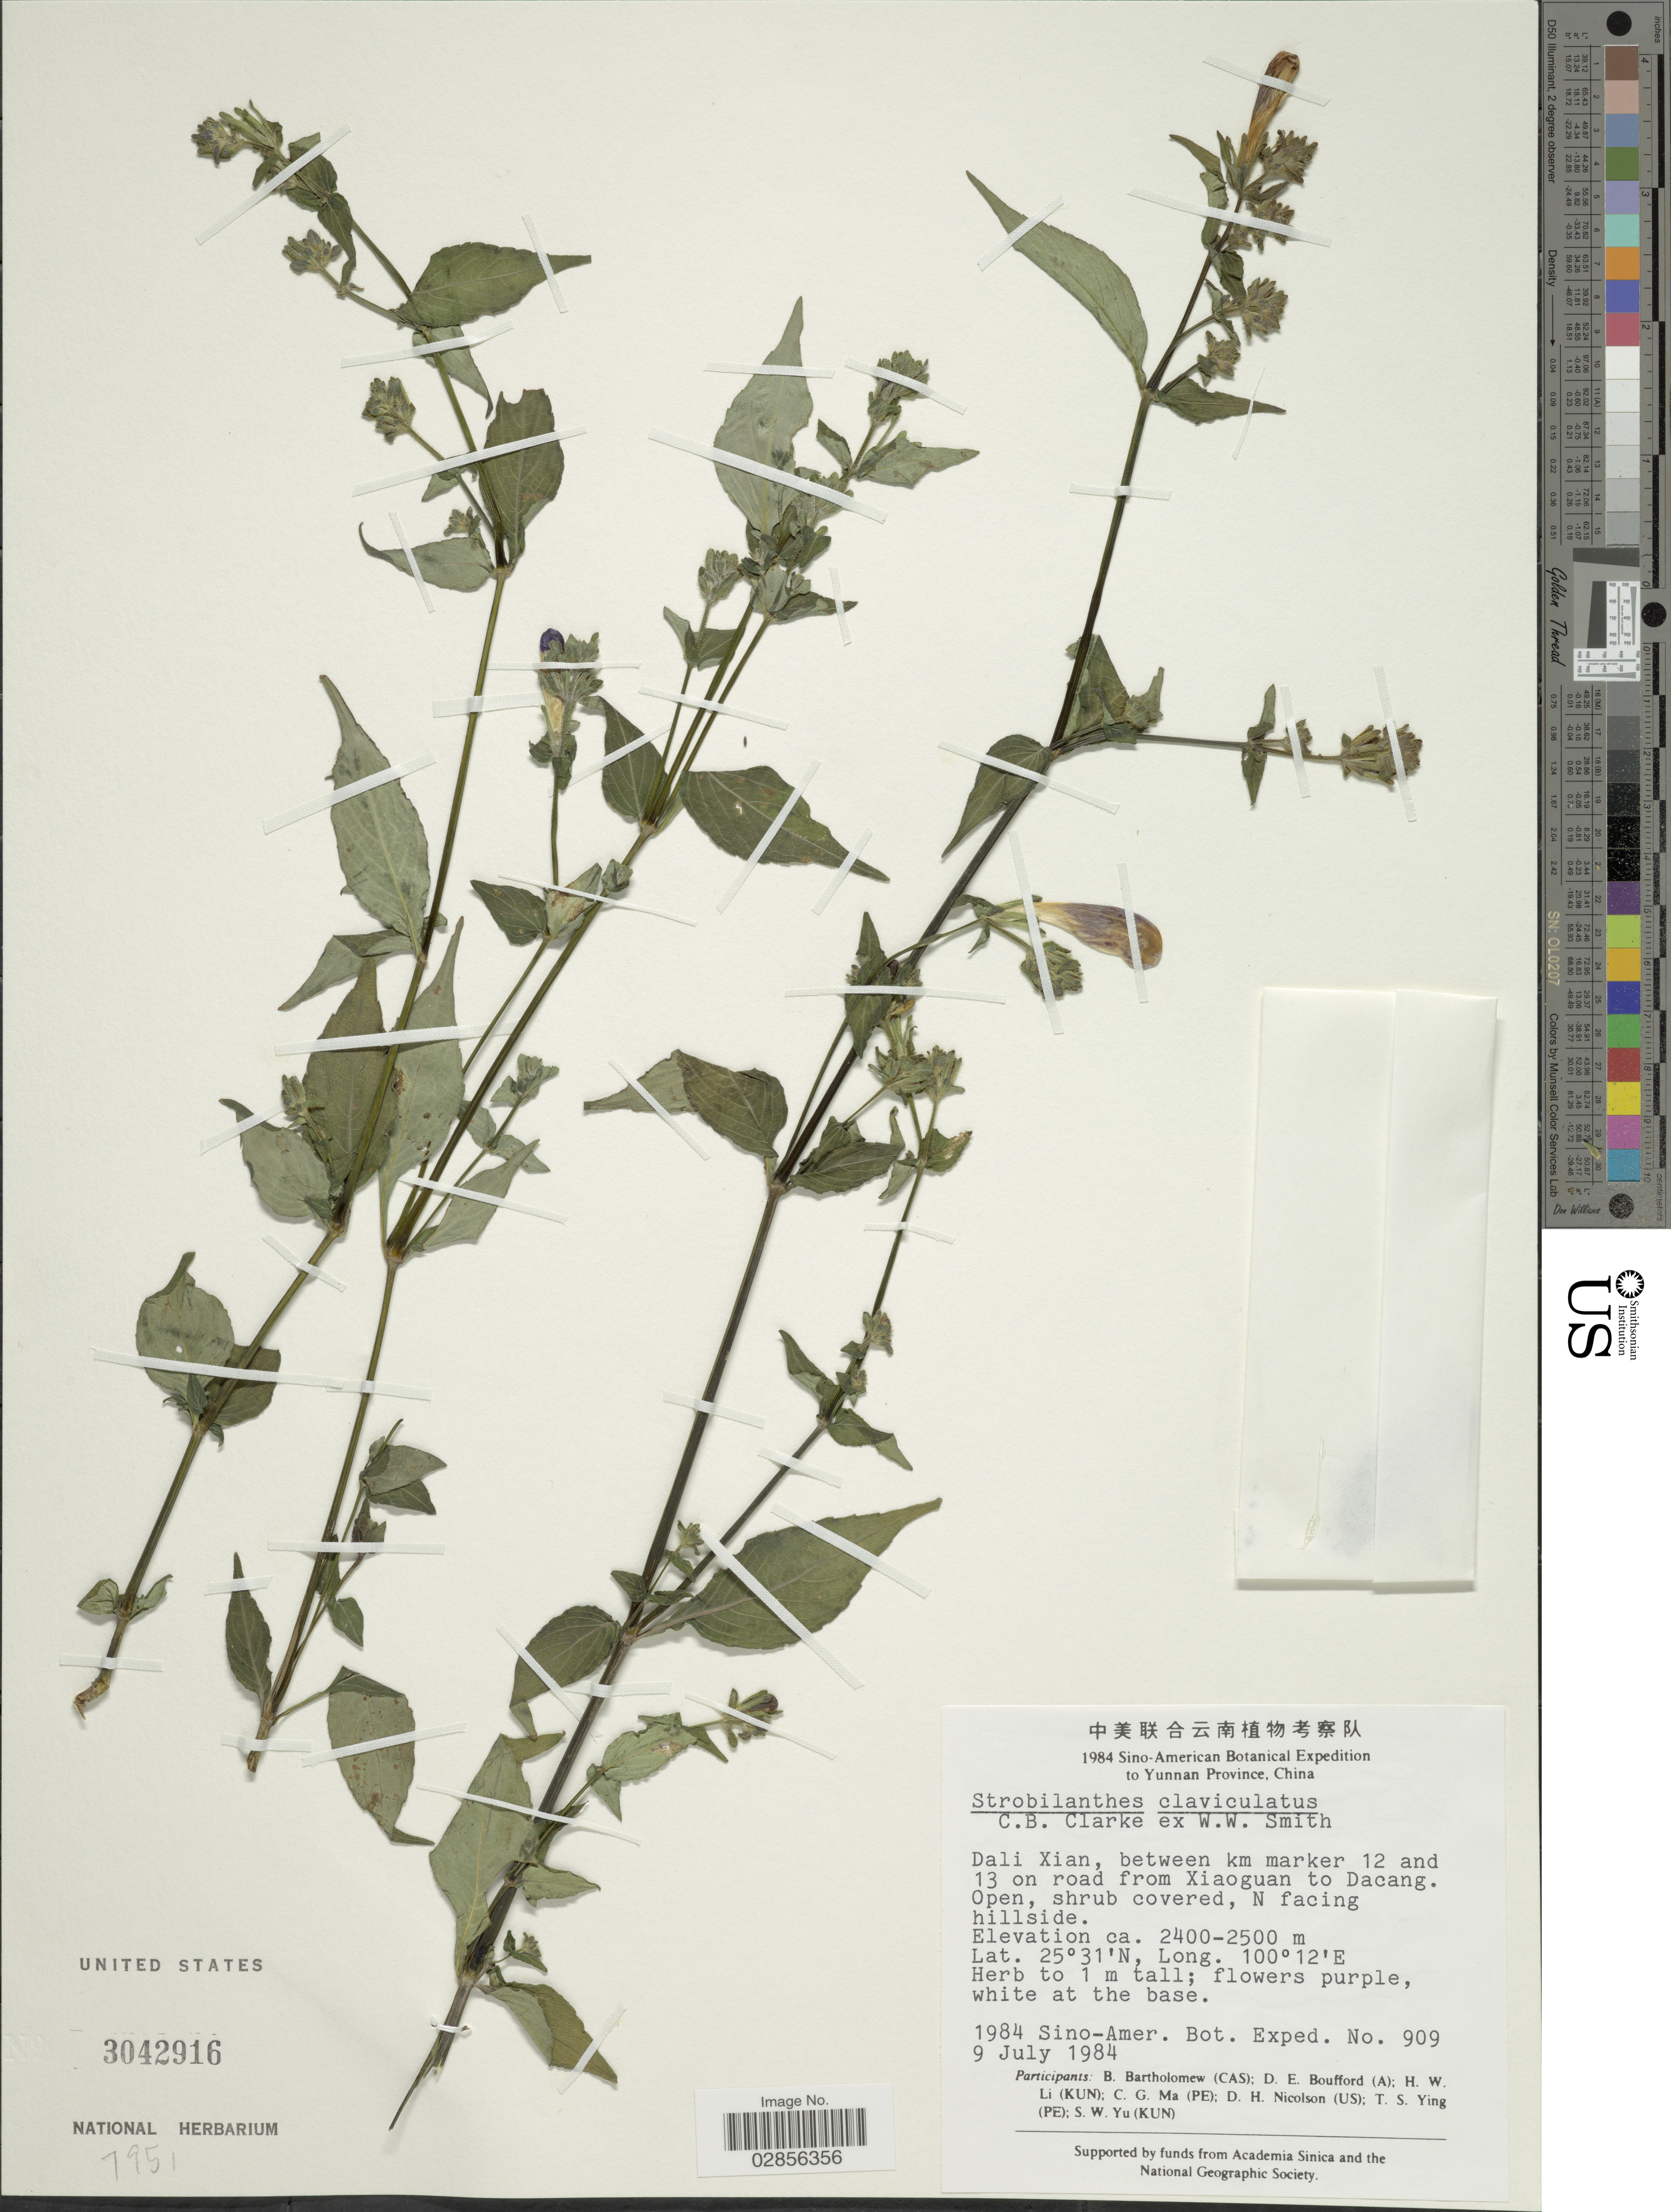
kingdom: Plantae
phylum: Tracheophyta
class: Magnoliopsida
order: Lamiales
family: Acanthaceae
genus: Strobilanthes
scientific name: Strobilanthes claviculatus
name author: C.B. Clarke ex W.W. Sm.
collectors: Sino-Amer. Bot. Exped. 1984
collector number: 909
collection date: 1984-07-09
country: China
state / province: Yunnan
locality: Dali Xian, between km marker 12 and 13 on road from Xiaoguan to Dacang.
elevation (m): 2400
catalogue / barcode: US 3042916